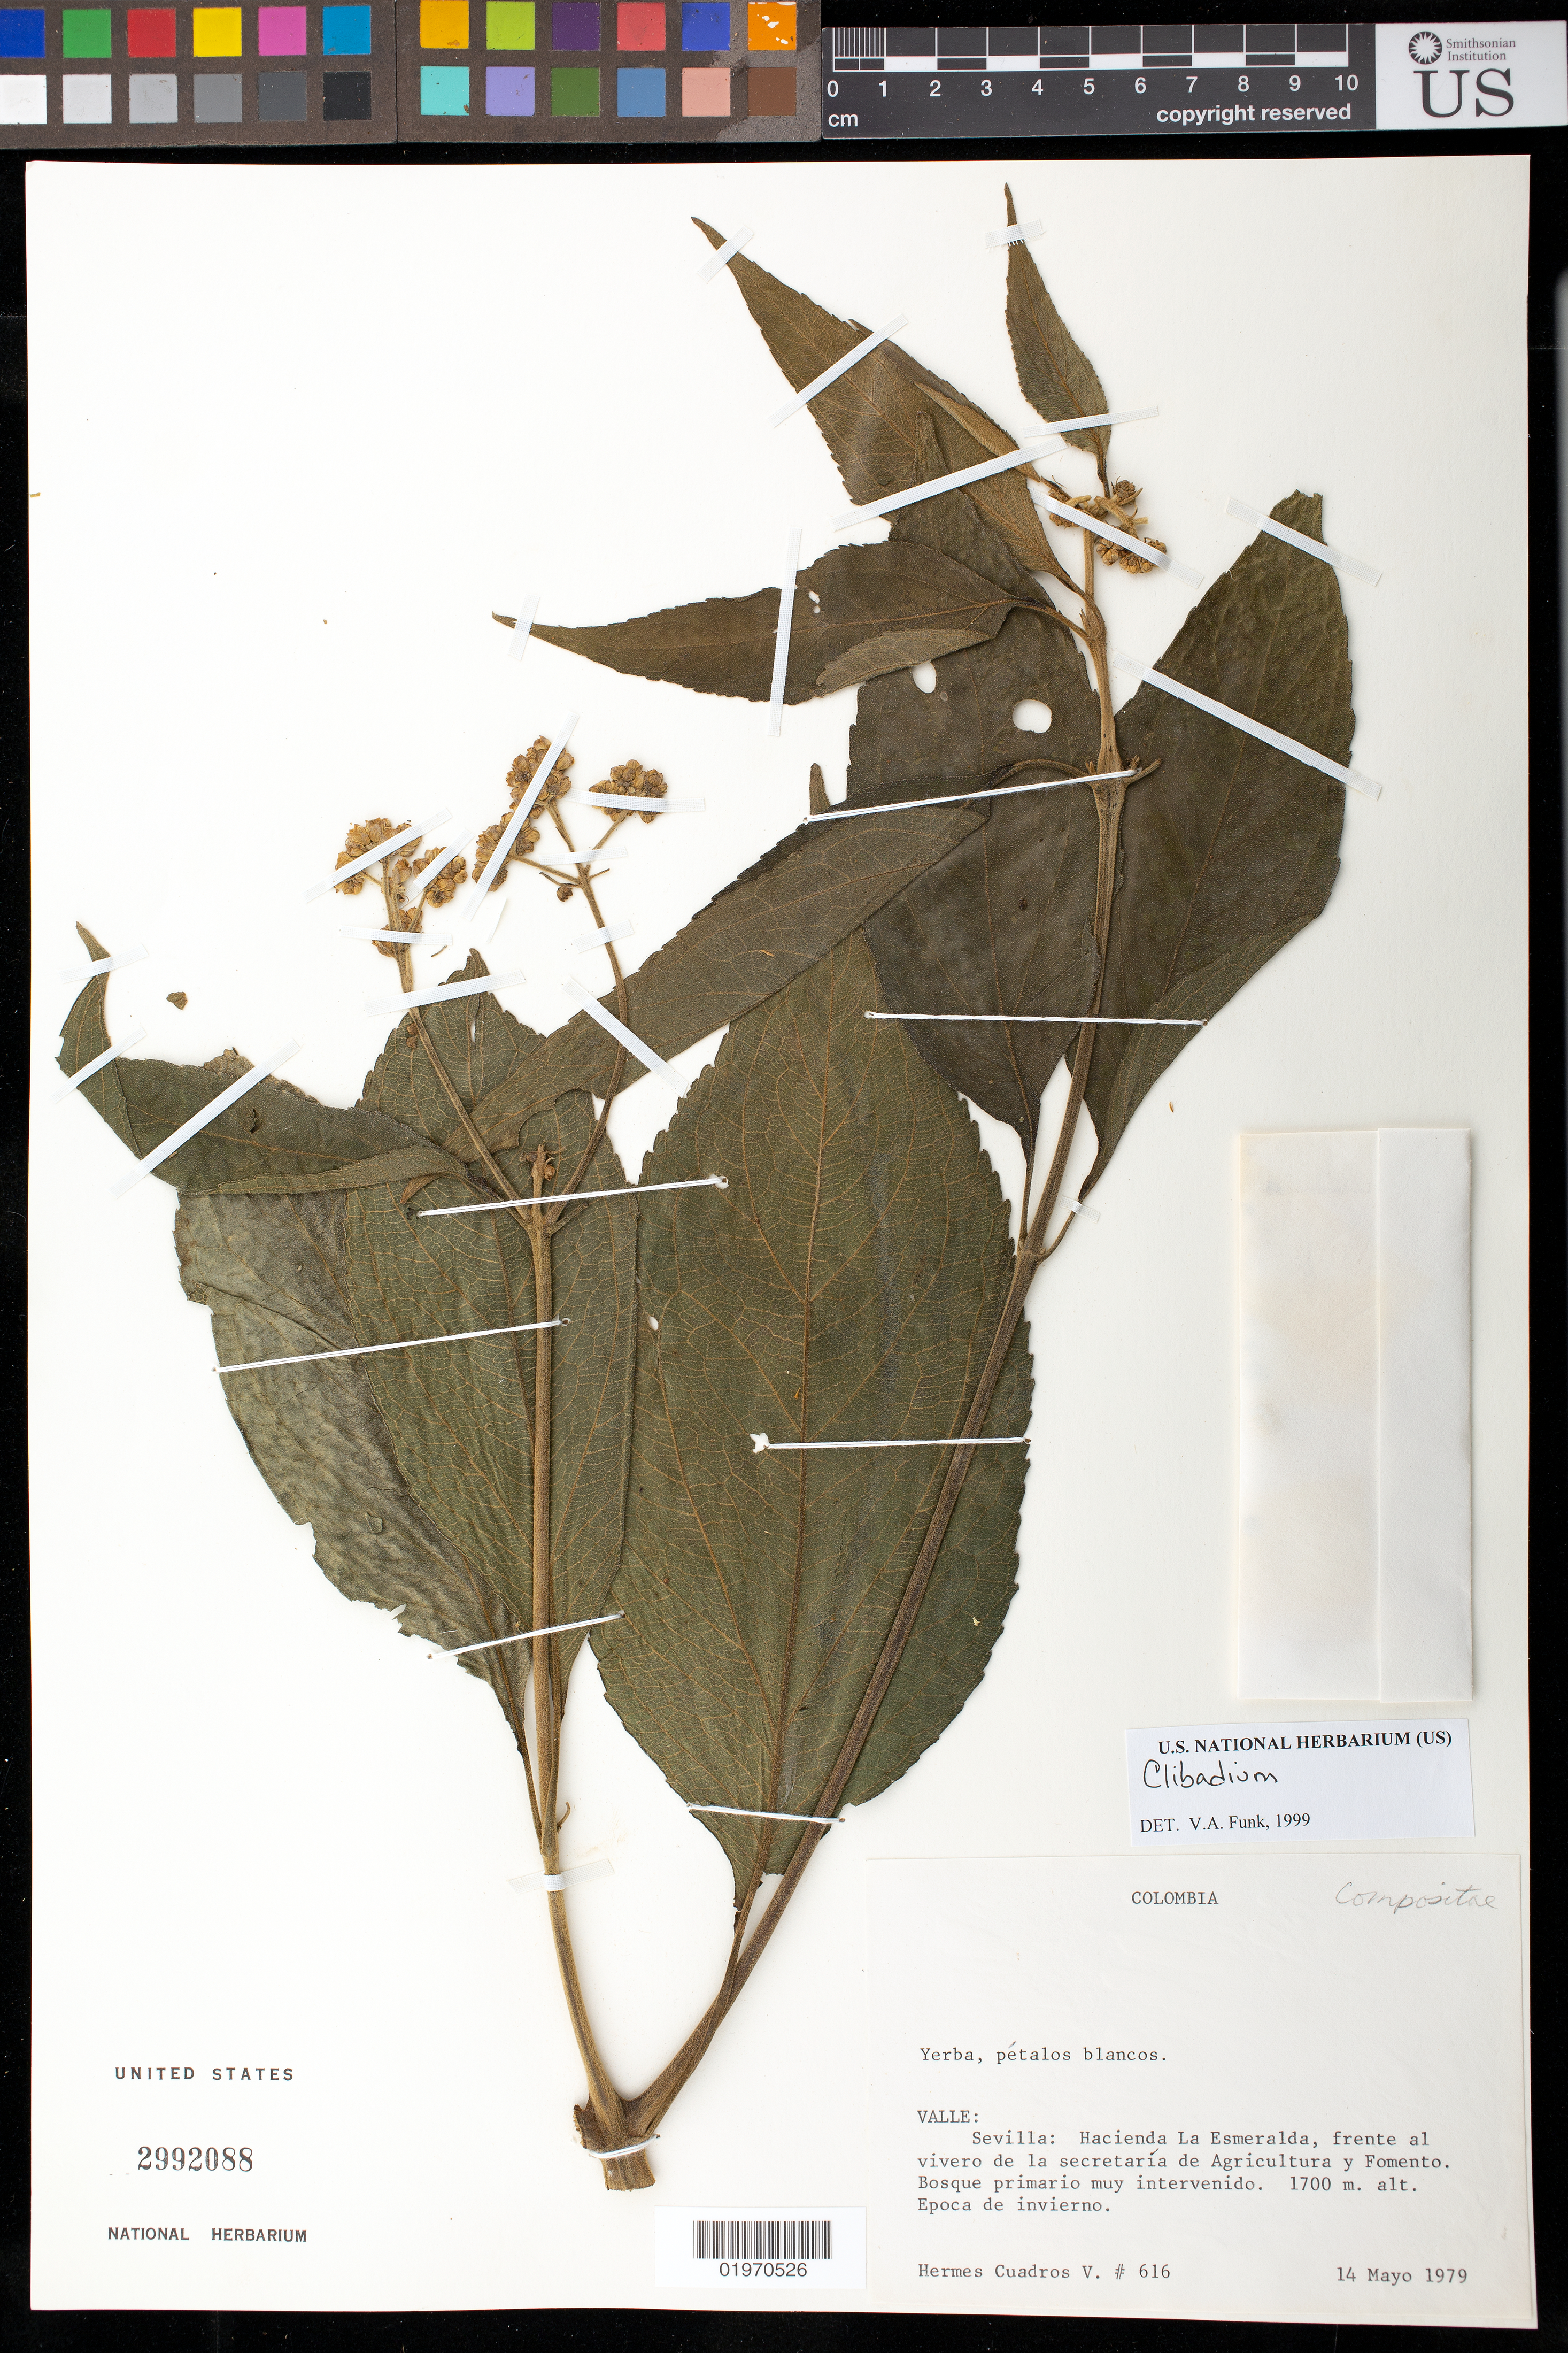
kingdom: Plantae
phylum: Tracheophyta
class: Magnoliopsida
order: Asterales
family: Asteraceae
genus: Clibadium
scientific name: Clibadium sp.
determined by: Funk, Vicki A., (BOT), Smithsonian Institution - National Museum of Natural History (UNITED STATES)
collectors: H. Cuadros V.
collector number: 616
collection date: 1979-05-14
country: Colombia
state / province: Valle del Cauca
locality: Sevilla, Hacienda La Esmeralda, frente al vivero de la secretaria de Agricultura y Fomento.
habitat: Bosque primario muy intervenido; Epoca de invierno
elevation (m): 1700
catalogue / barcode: US 2992088